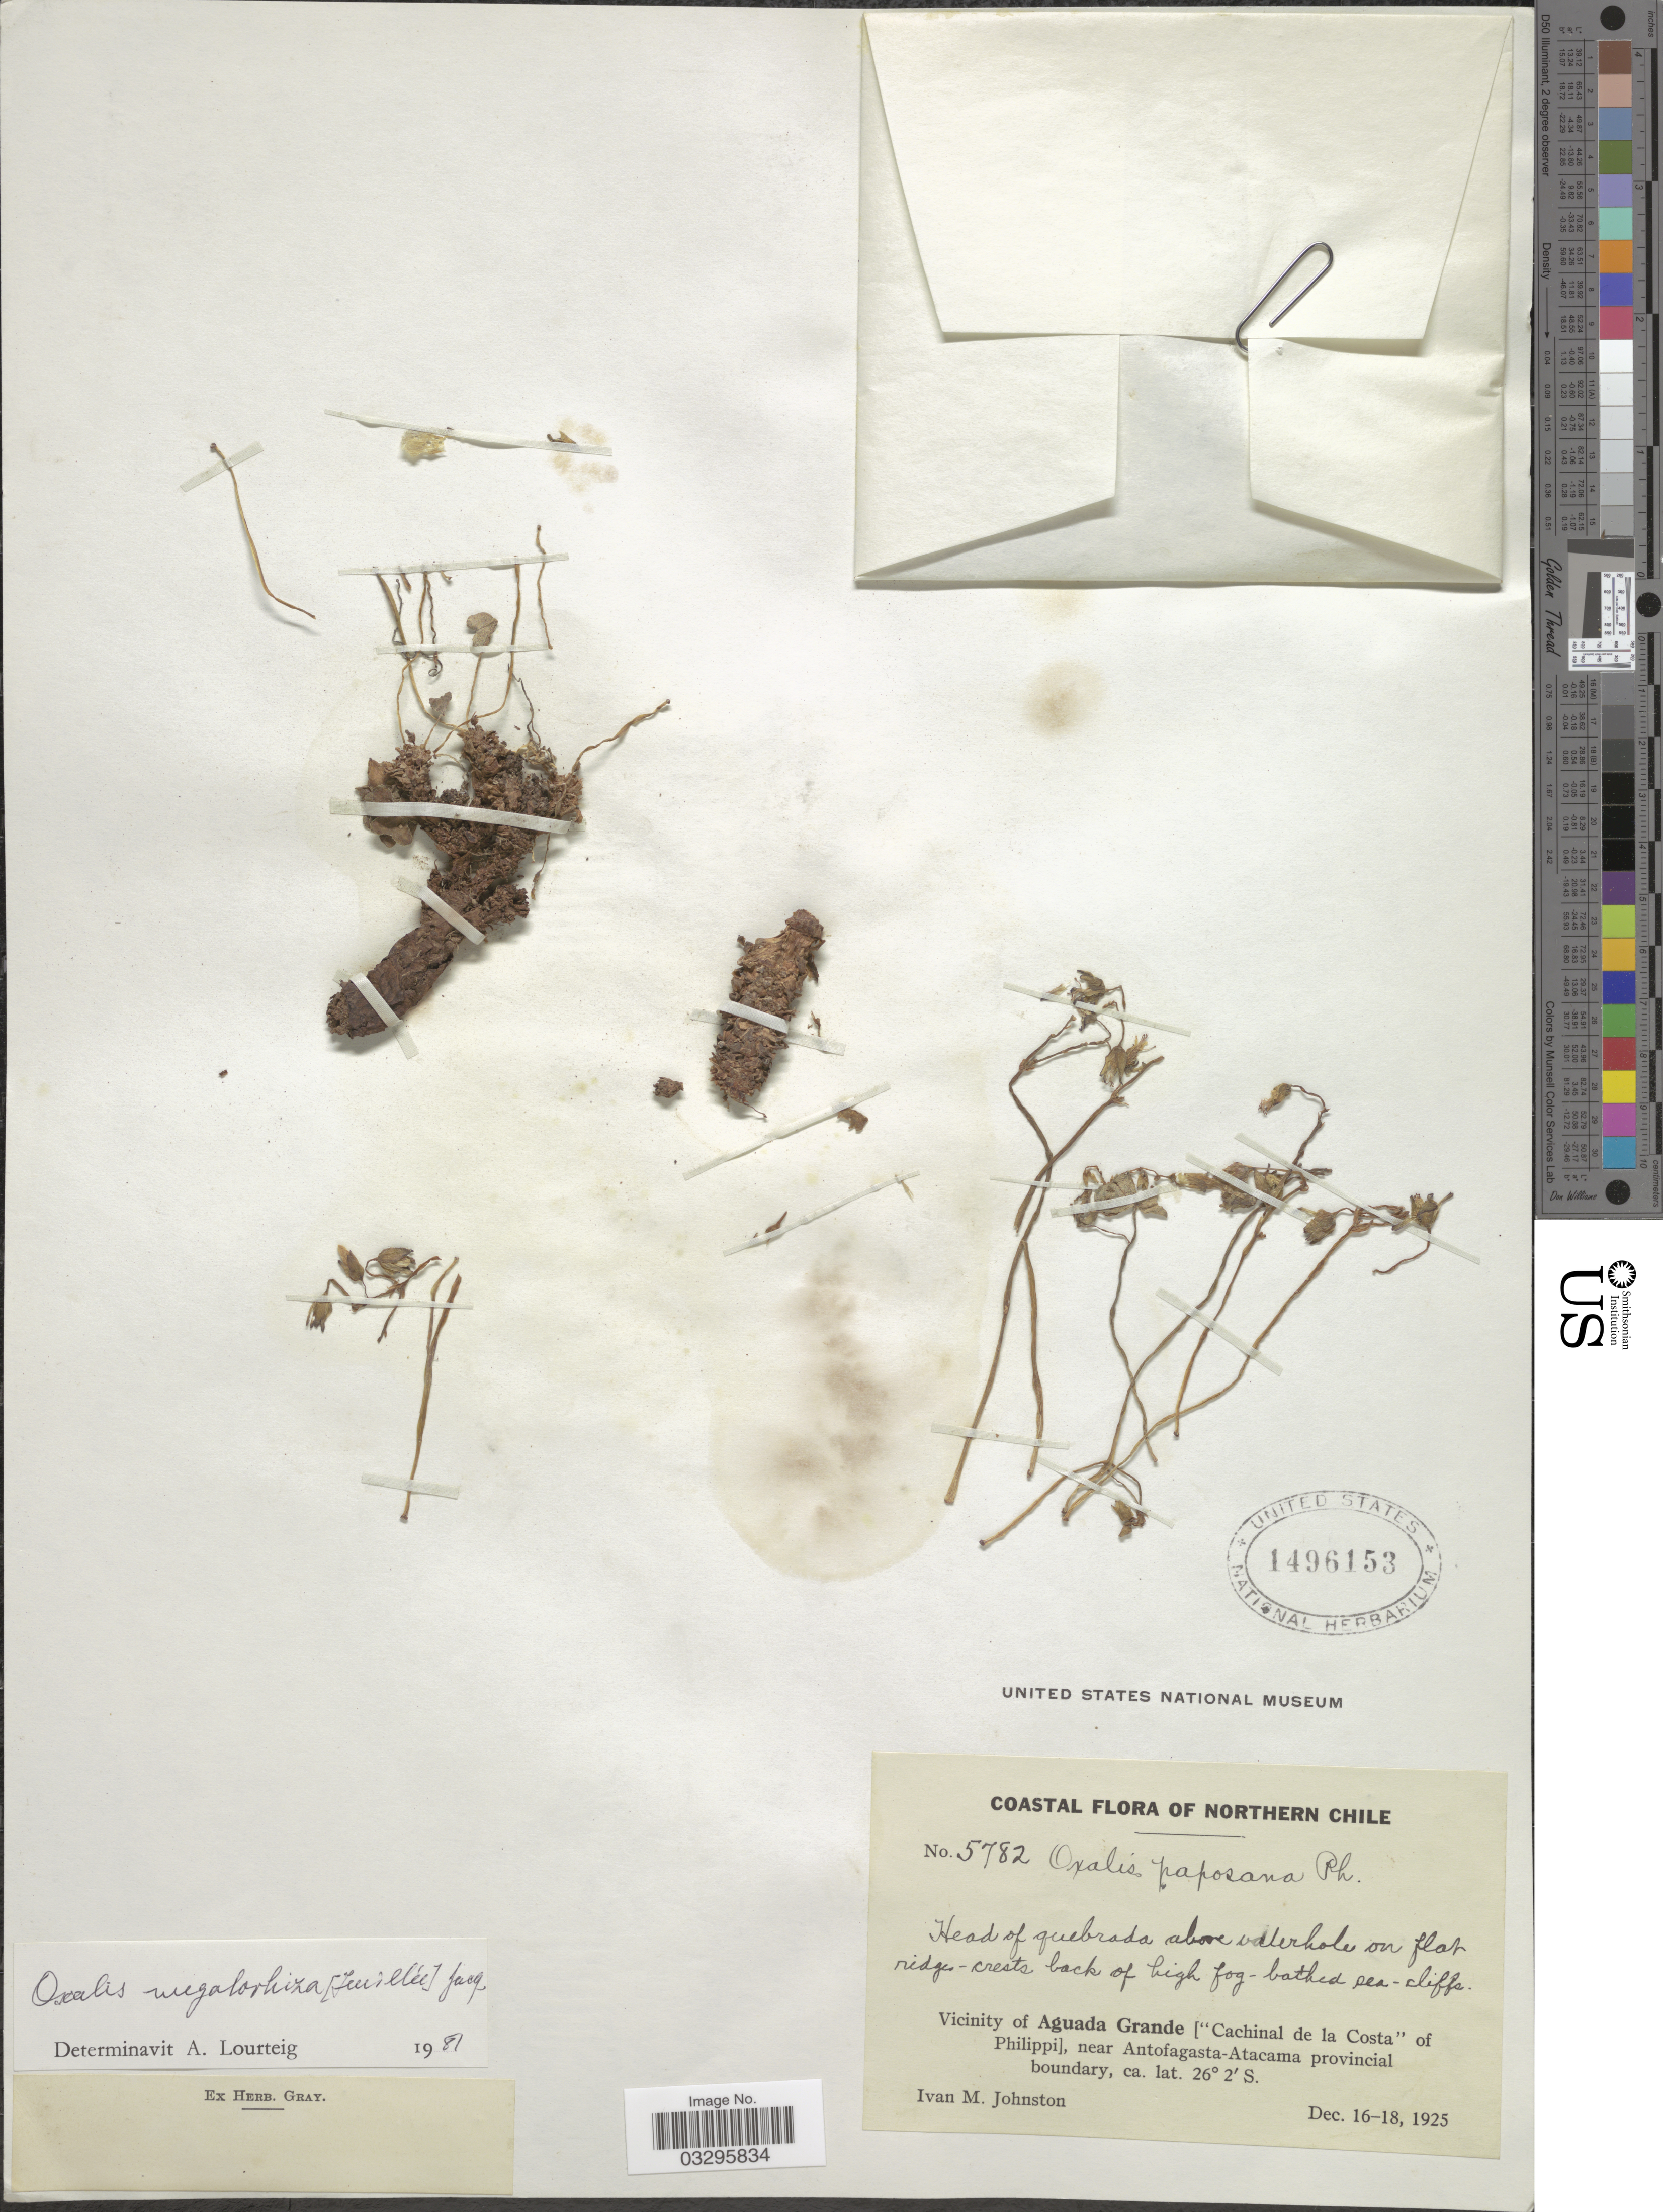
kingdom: Plantae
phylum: Tracheophyta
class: Magnoliopsida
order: Oxalidales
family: Oxalidaceae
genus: Oxalis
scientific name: Oxalis megalorrhiza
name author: Jacq.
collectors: I.M. Johnston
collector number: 5782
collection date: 1925-12-16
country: Chile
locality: Northern Chile. Head of quebrada above waterhole. Vicinity of Aguada Grande ("Cachinal de la Costa" of Philippi), near Antofagasta-Atacama provincial boundary.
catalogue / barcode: US 1496153